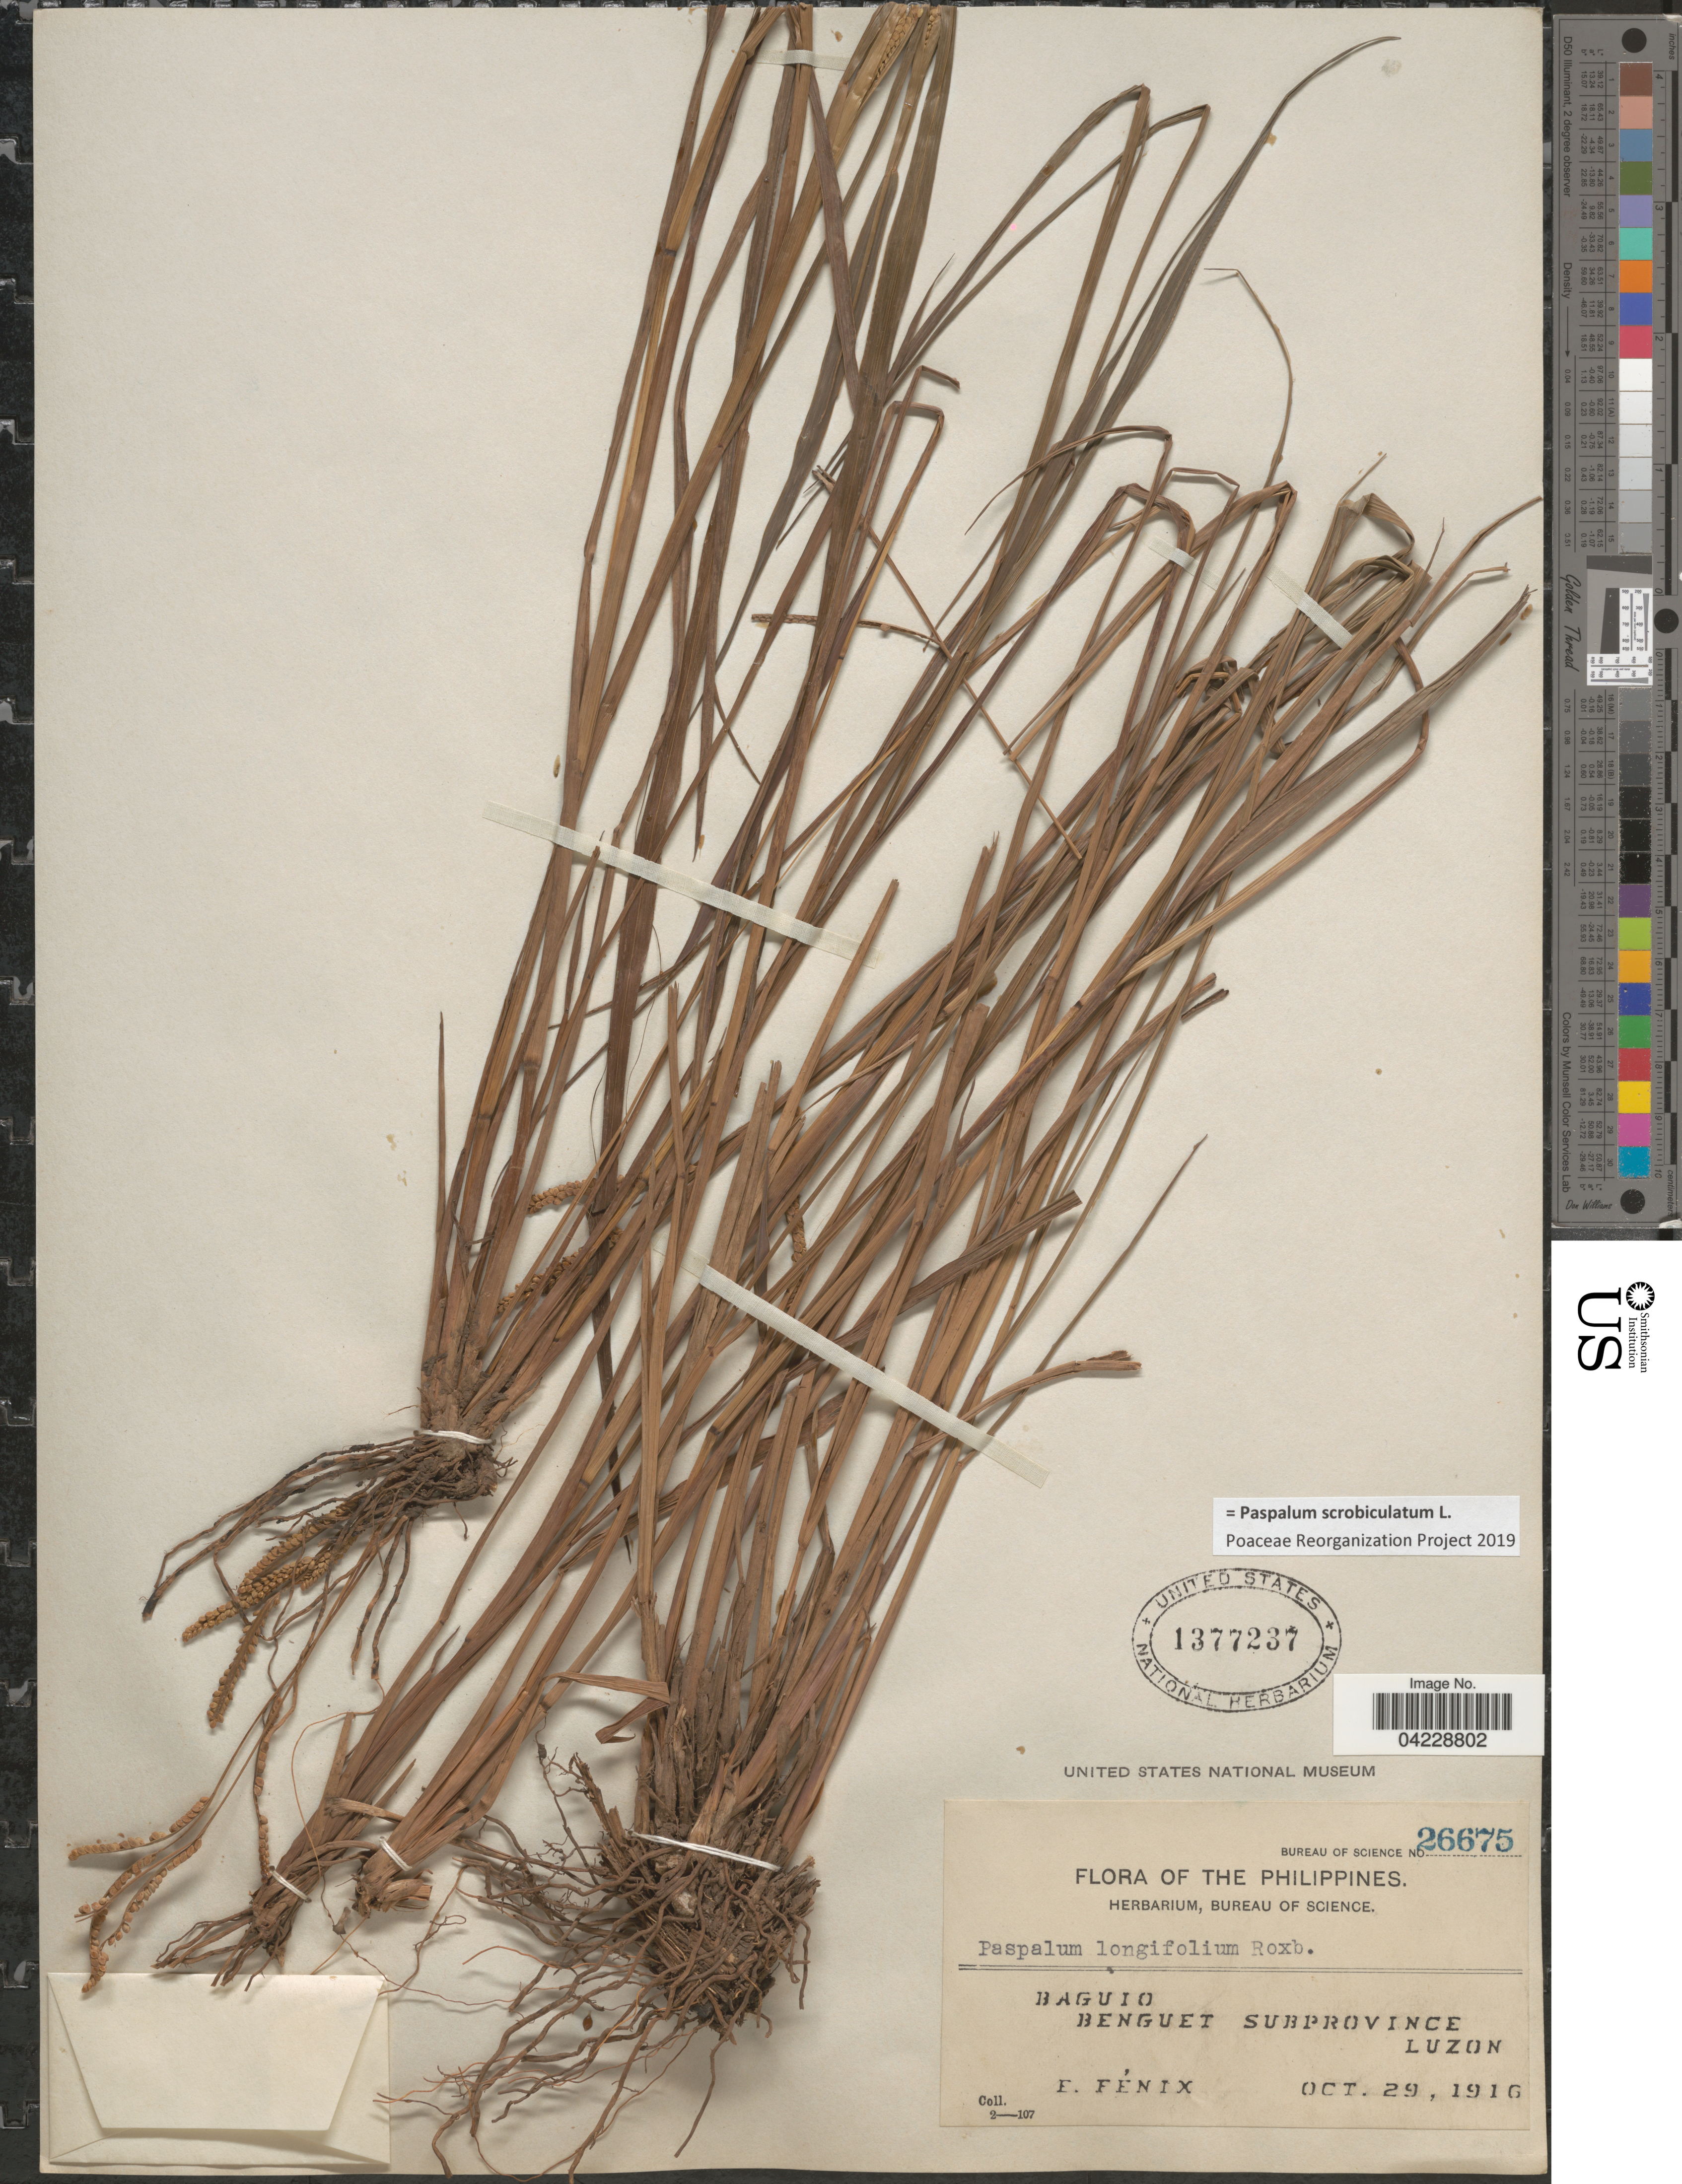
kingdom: Plantae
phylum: Tracheophyta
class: Liliopsida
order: Poales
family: Poaceae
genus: Paspalum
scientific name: Paspalum scrobiculatum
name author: L.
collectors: E. Fénix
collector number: Bureau of Science 26675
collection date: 1916-10-29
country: Philippines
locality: Baguio. Benguet Subprovince. Luzon.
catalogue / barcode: US 1377237